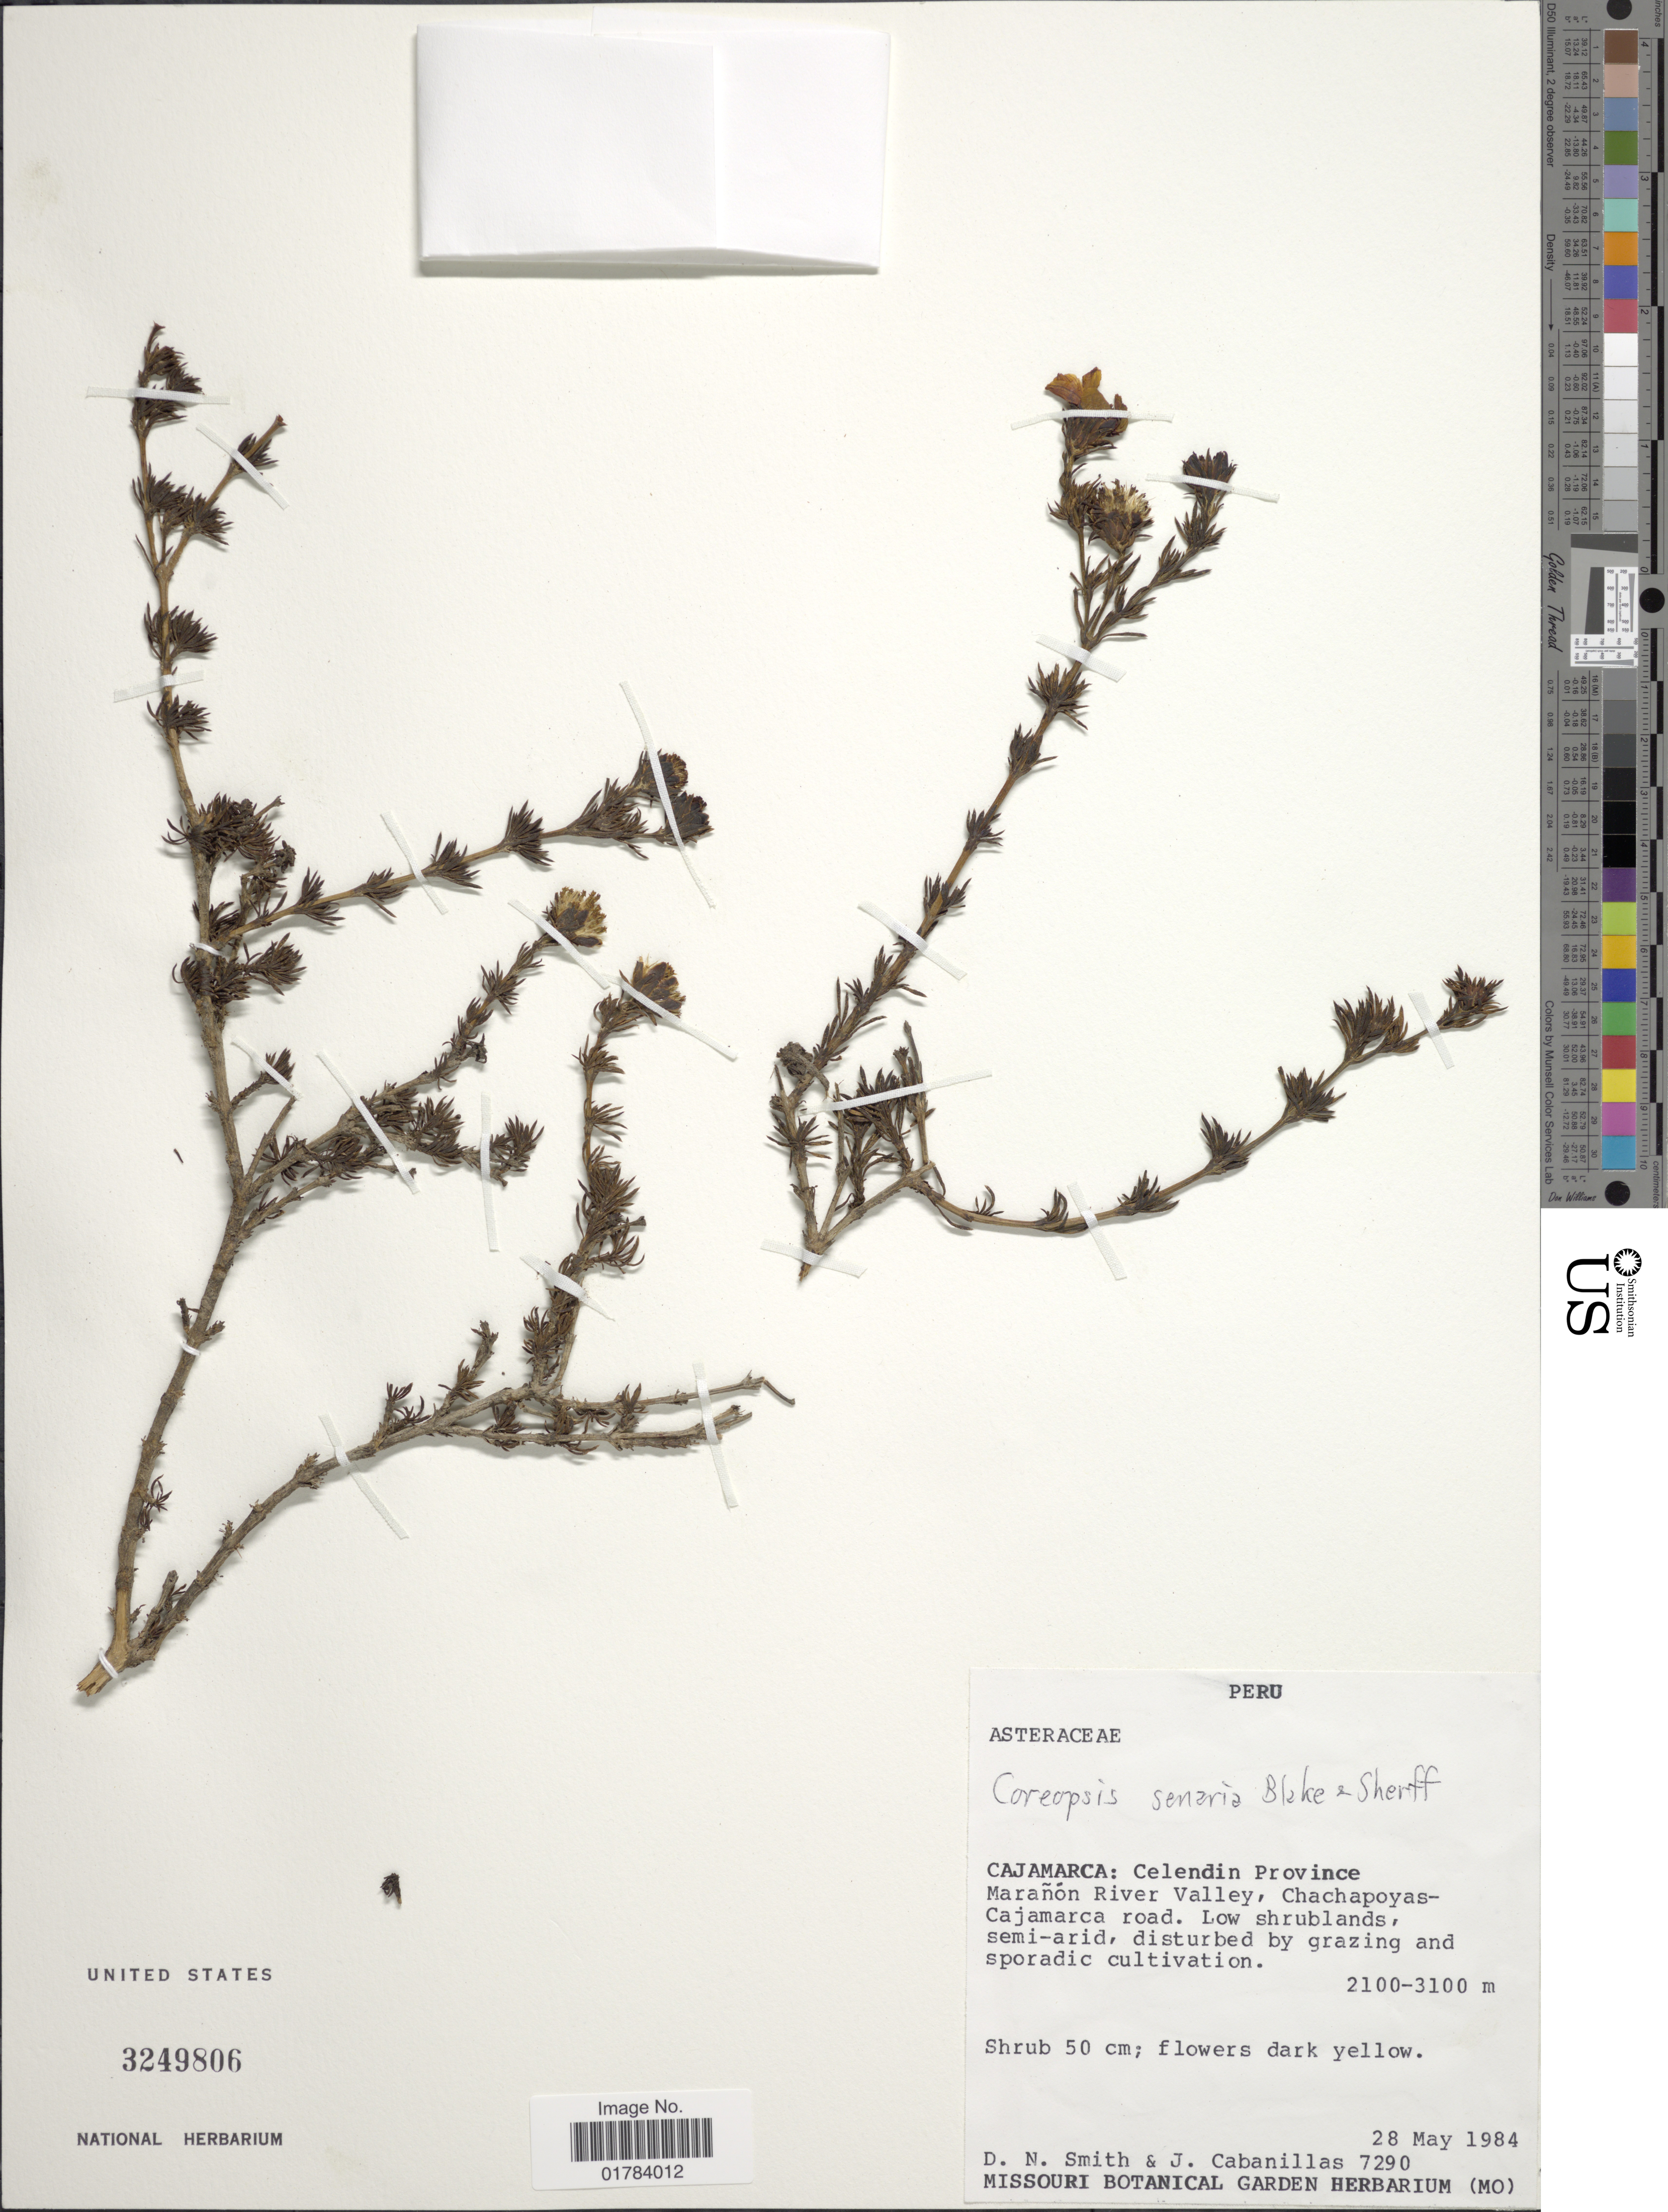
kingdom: Plantae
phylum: Tracheophyta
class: Magnoliopsida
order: Asterales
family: Asteraceae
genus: Coreopsis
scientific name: Coreopsis senaria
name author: S.F. Blake & Sherff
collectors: D. Smith & J. Cabanillas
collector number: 7290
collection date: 1984-05-28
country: Peru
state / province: Cajamarca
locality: Celendin Province, Maranon River Valley, Chachapoyas-Cajamarca road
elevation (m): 2100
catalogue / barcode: US 3249806